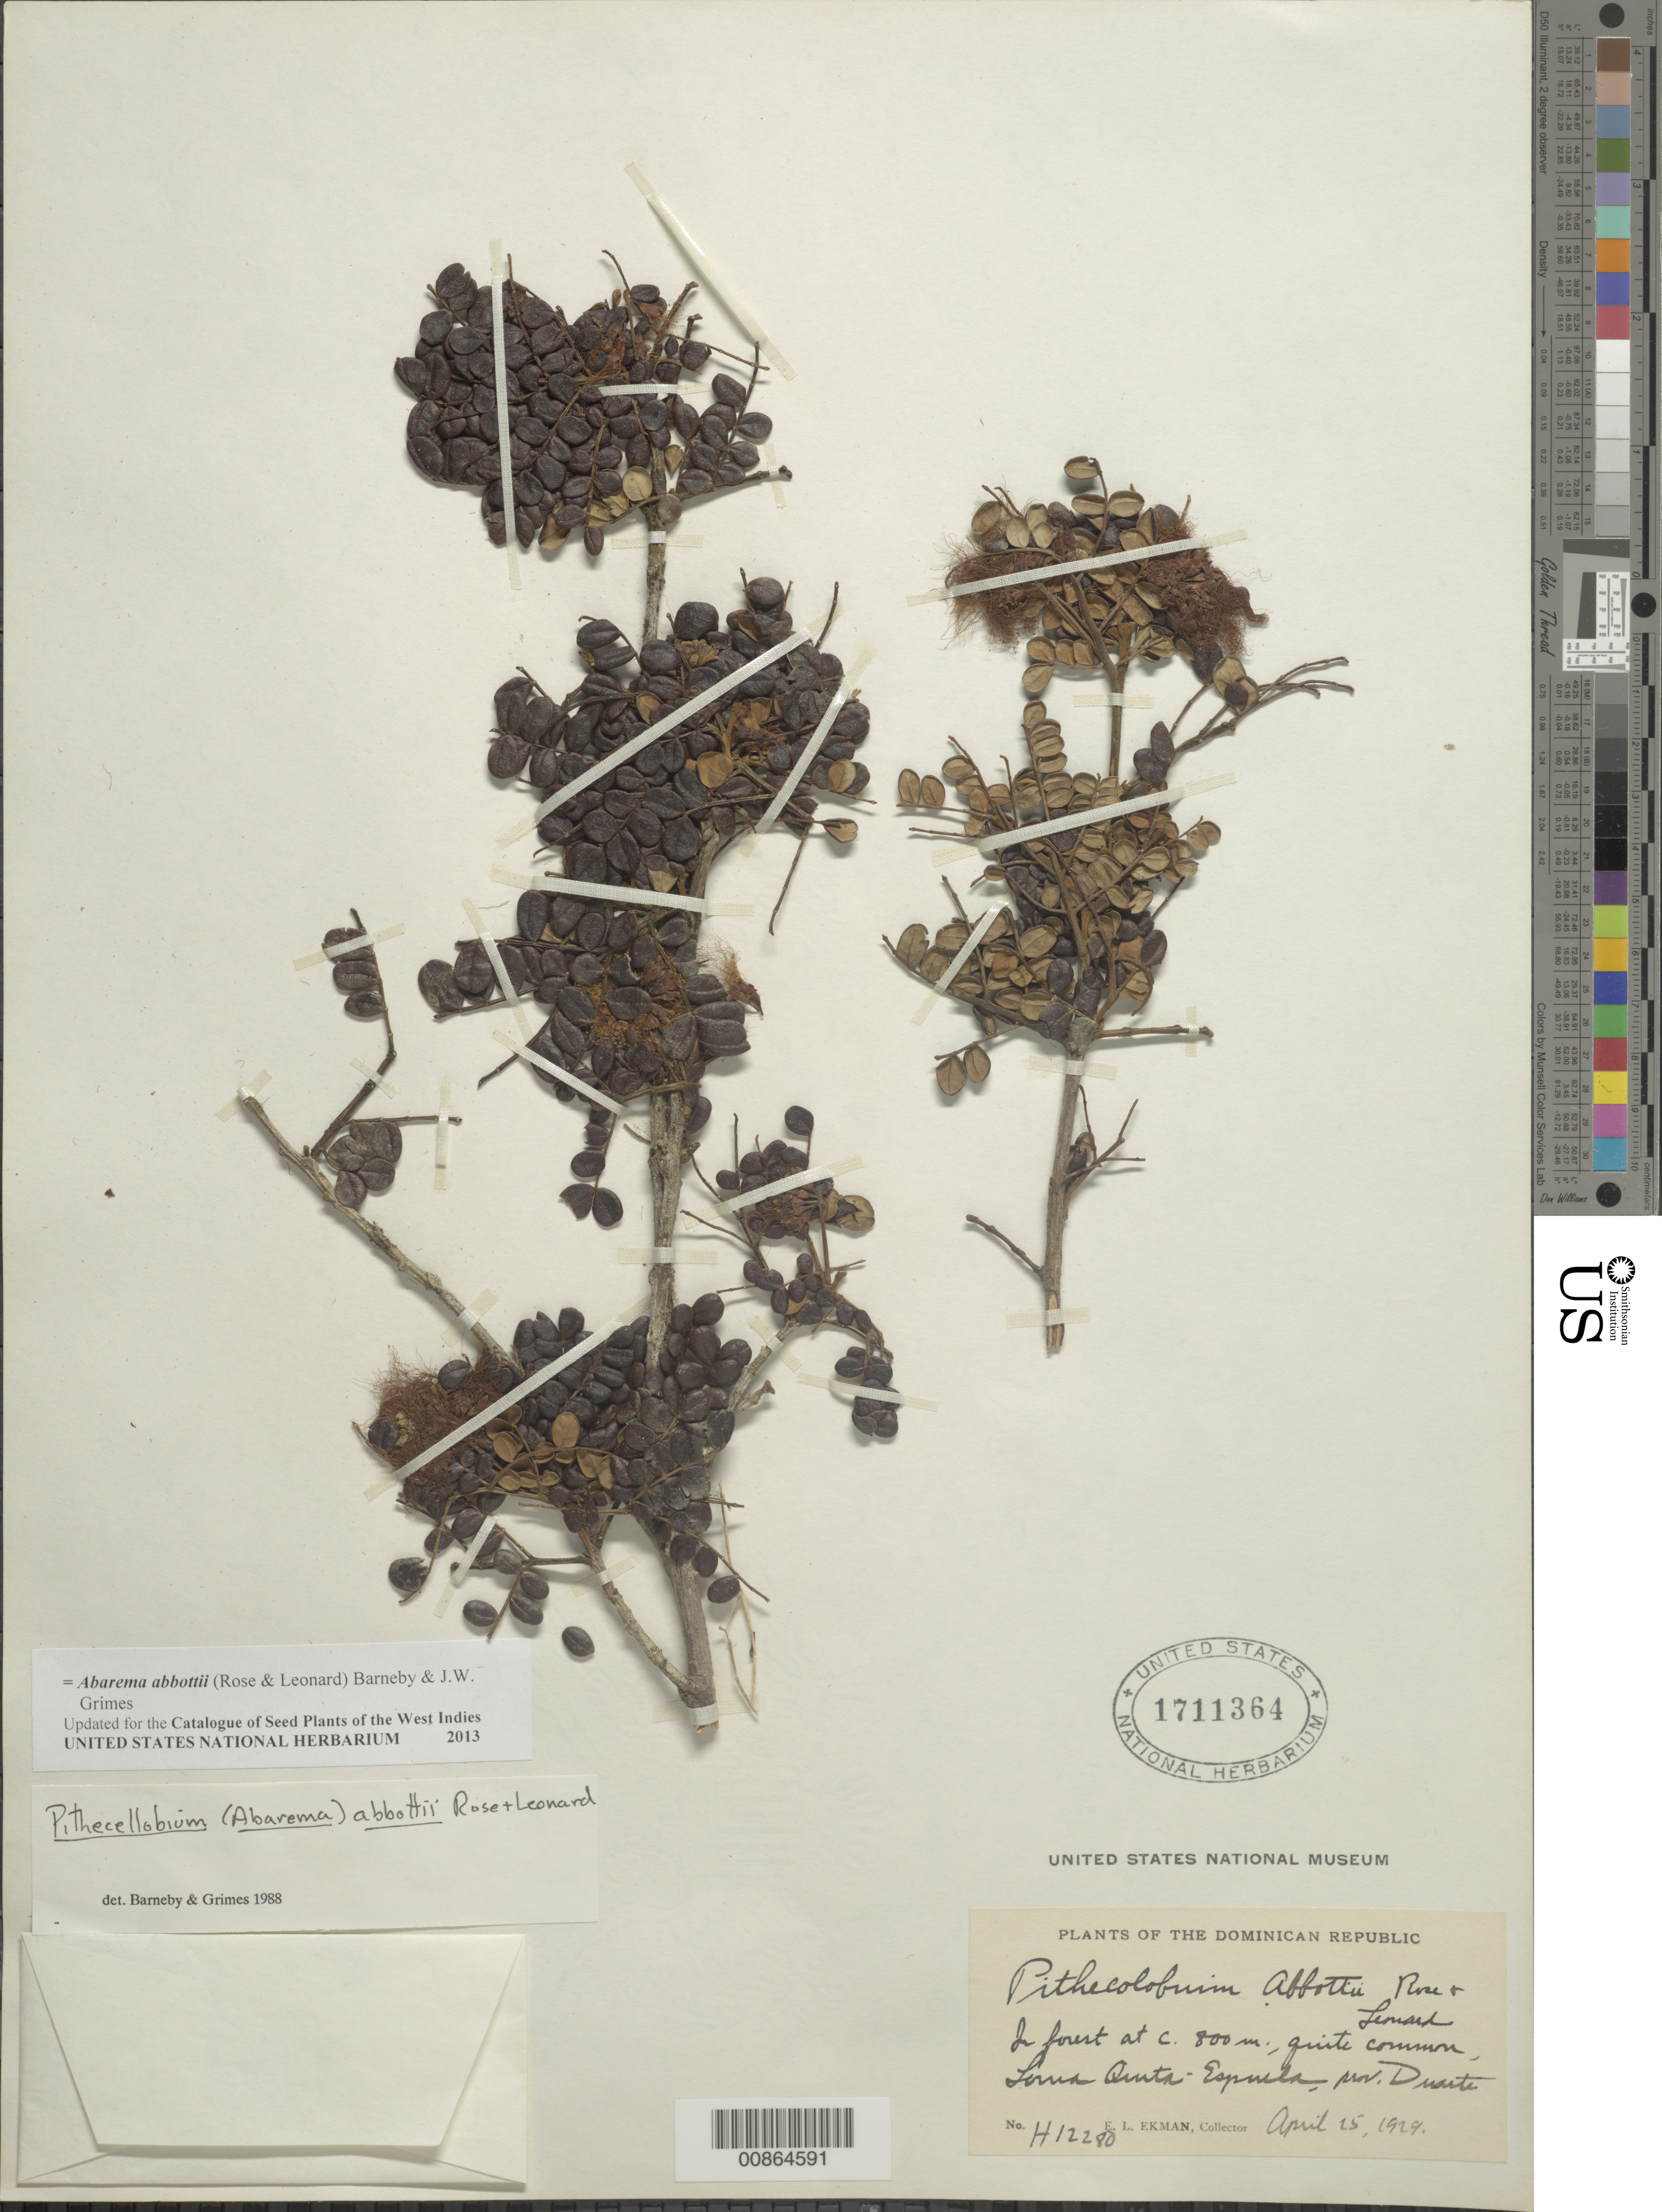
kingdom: Plantae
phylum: Tracheophyta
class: Magnoliopsida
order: Fabales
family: Fabaceae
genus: Jupunba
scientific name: Jupunba abbottii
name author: (Rose & Leonard) Britton & Rose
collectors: E. L. Ekman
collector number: H 12280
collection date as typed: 25 Apr 1929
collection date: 1929-04-25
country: Dominican Republic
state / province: Duarte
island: Hispaniola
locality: Loma Quita-Espuela.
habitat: In forest.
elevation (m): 800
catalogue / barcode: US 1711364